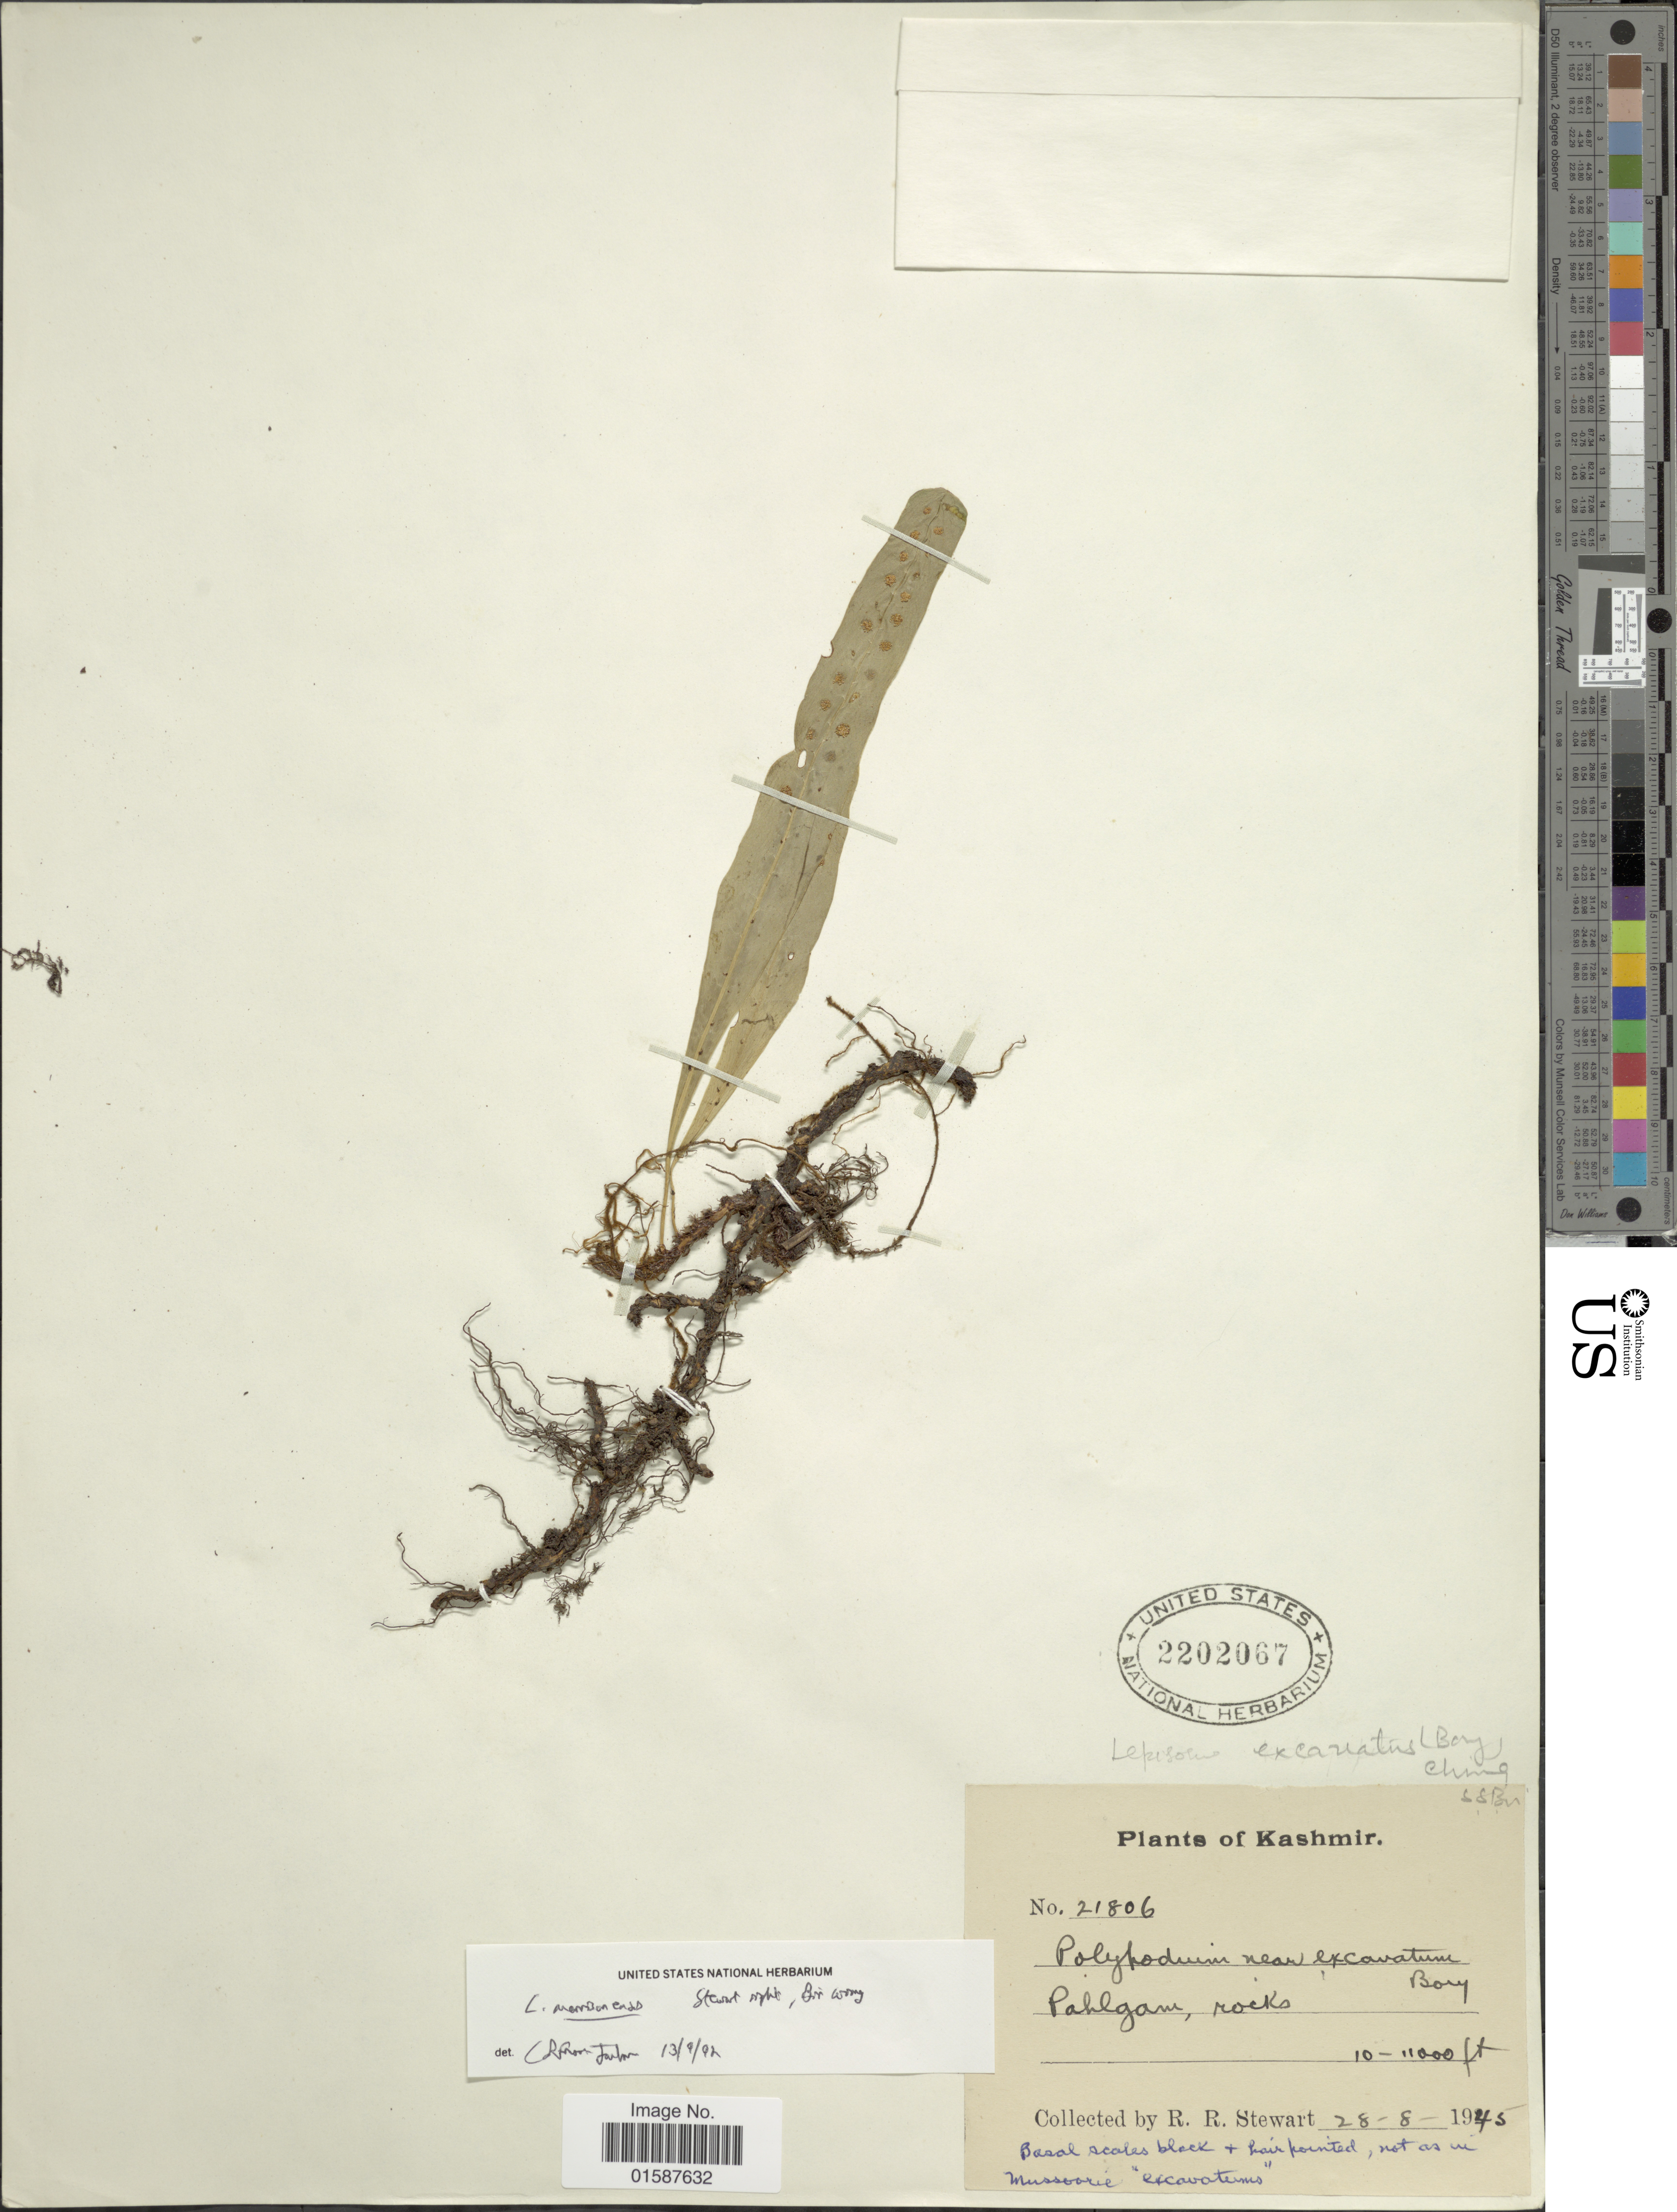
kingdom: Plantae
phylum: Tracheophyta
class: Polypodiopsida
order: Polypodiales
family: Polypodiaceae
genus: Lepisorus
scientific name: Lepisorus excavatus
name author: (Bory ex Willd.) Ching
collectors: R. R. Stewart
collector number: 21806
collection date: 1945-08-28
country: India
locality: Kashmir, Pahlgam, rocks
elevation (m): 3048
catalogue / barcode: US 2202067